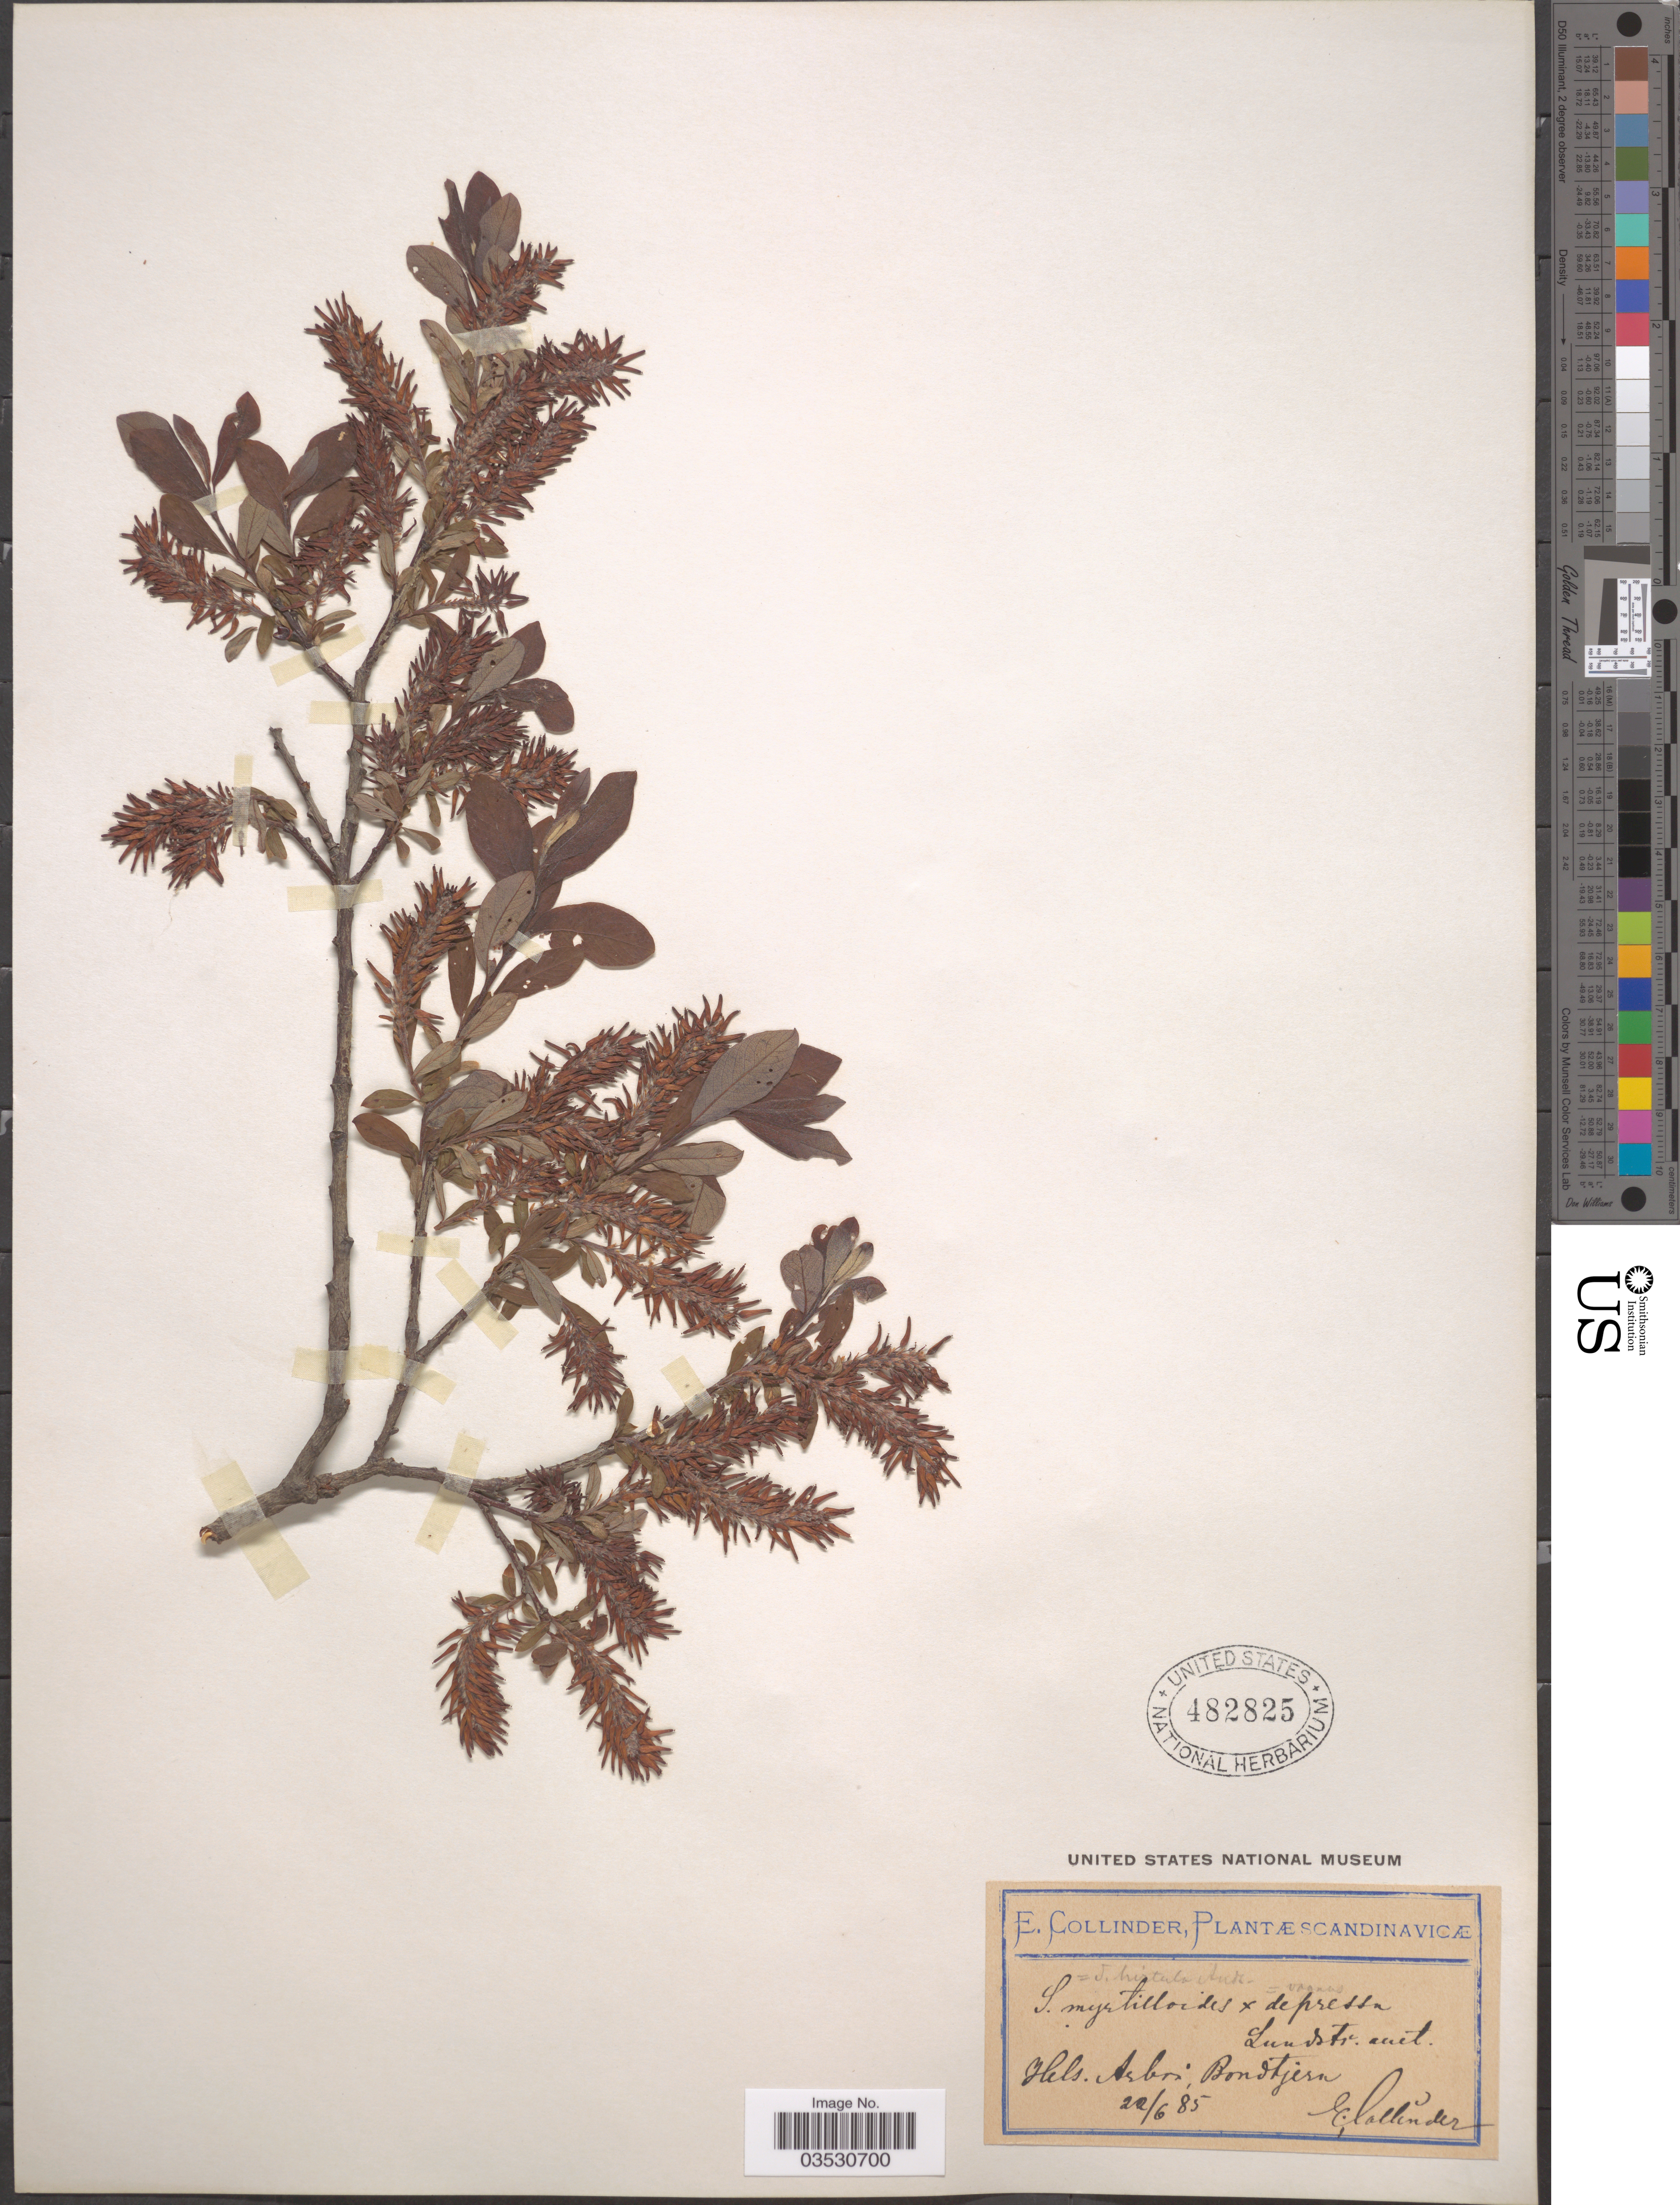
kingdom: Plantae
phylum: Tracheophyta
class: Magnoliopsida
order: Malpighiales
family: Salicaceae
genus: Salix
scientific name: Salix myrtilloides x S. depressa L.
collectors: E. Collinder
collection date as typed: Transcribed d/m/y: 22/6/85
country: Sweden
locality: Scandinavicæ. Hels. Arbrå, Bondtjern.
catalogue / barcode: US 482825